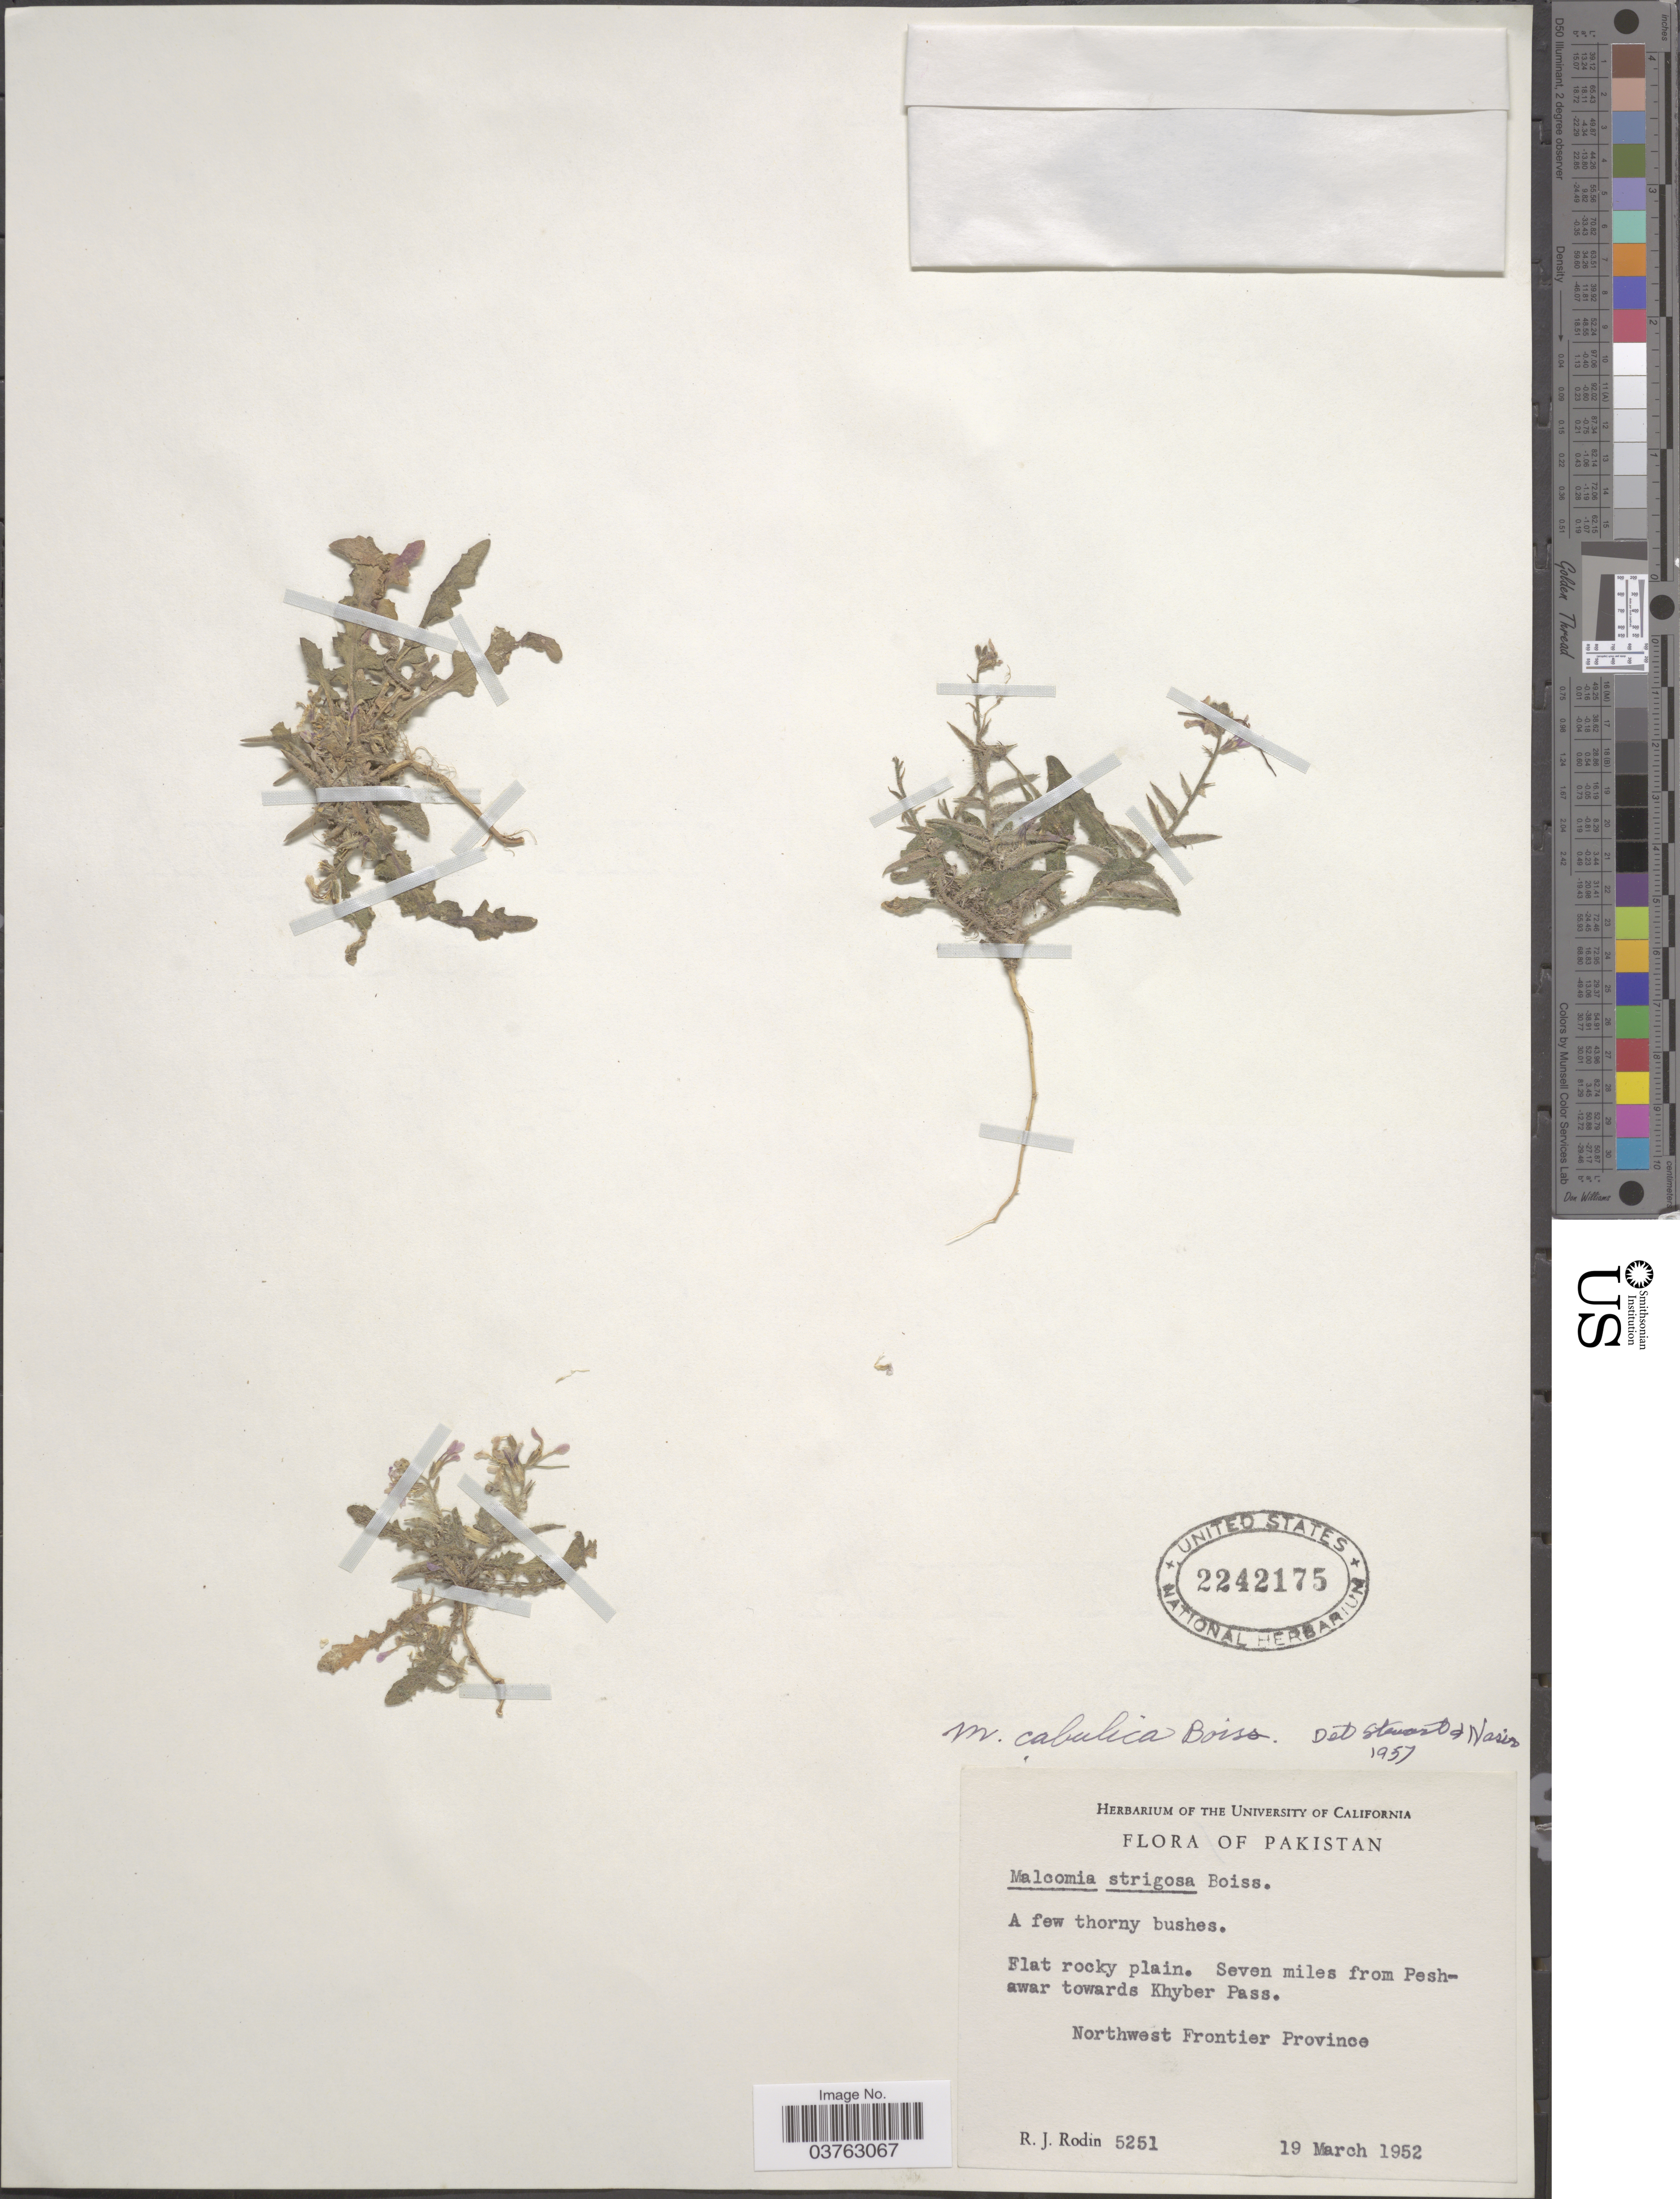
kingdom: Plantae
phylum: Tracheophyta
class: Magnoliopsida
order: Brassicales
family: Brassicaceae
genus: Malcolmia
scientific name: Malcolmia cabulica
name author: (Boiss.) Hook. f. & Thomson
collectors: R. J. Rodin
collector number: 5251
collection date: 1952-03-19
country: Pakistan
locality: Flat flood plain. Seven miles from Peshawar towards Khyber Pass. Northwest Frontier Province.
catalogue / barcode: US 2242175